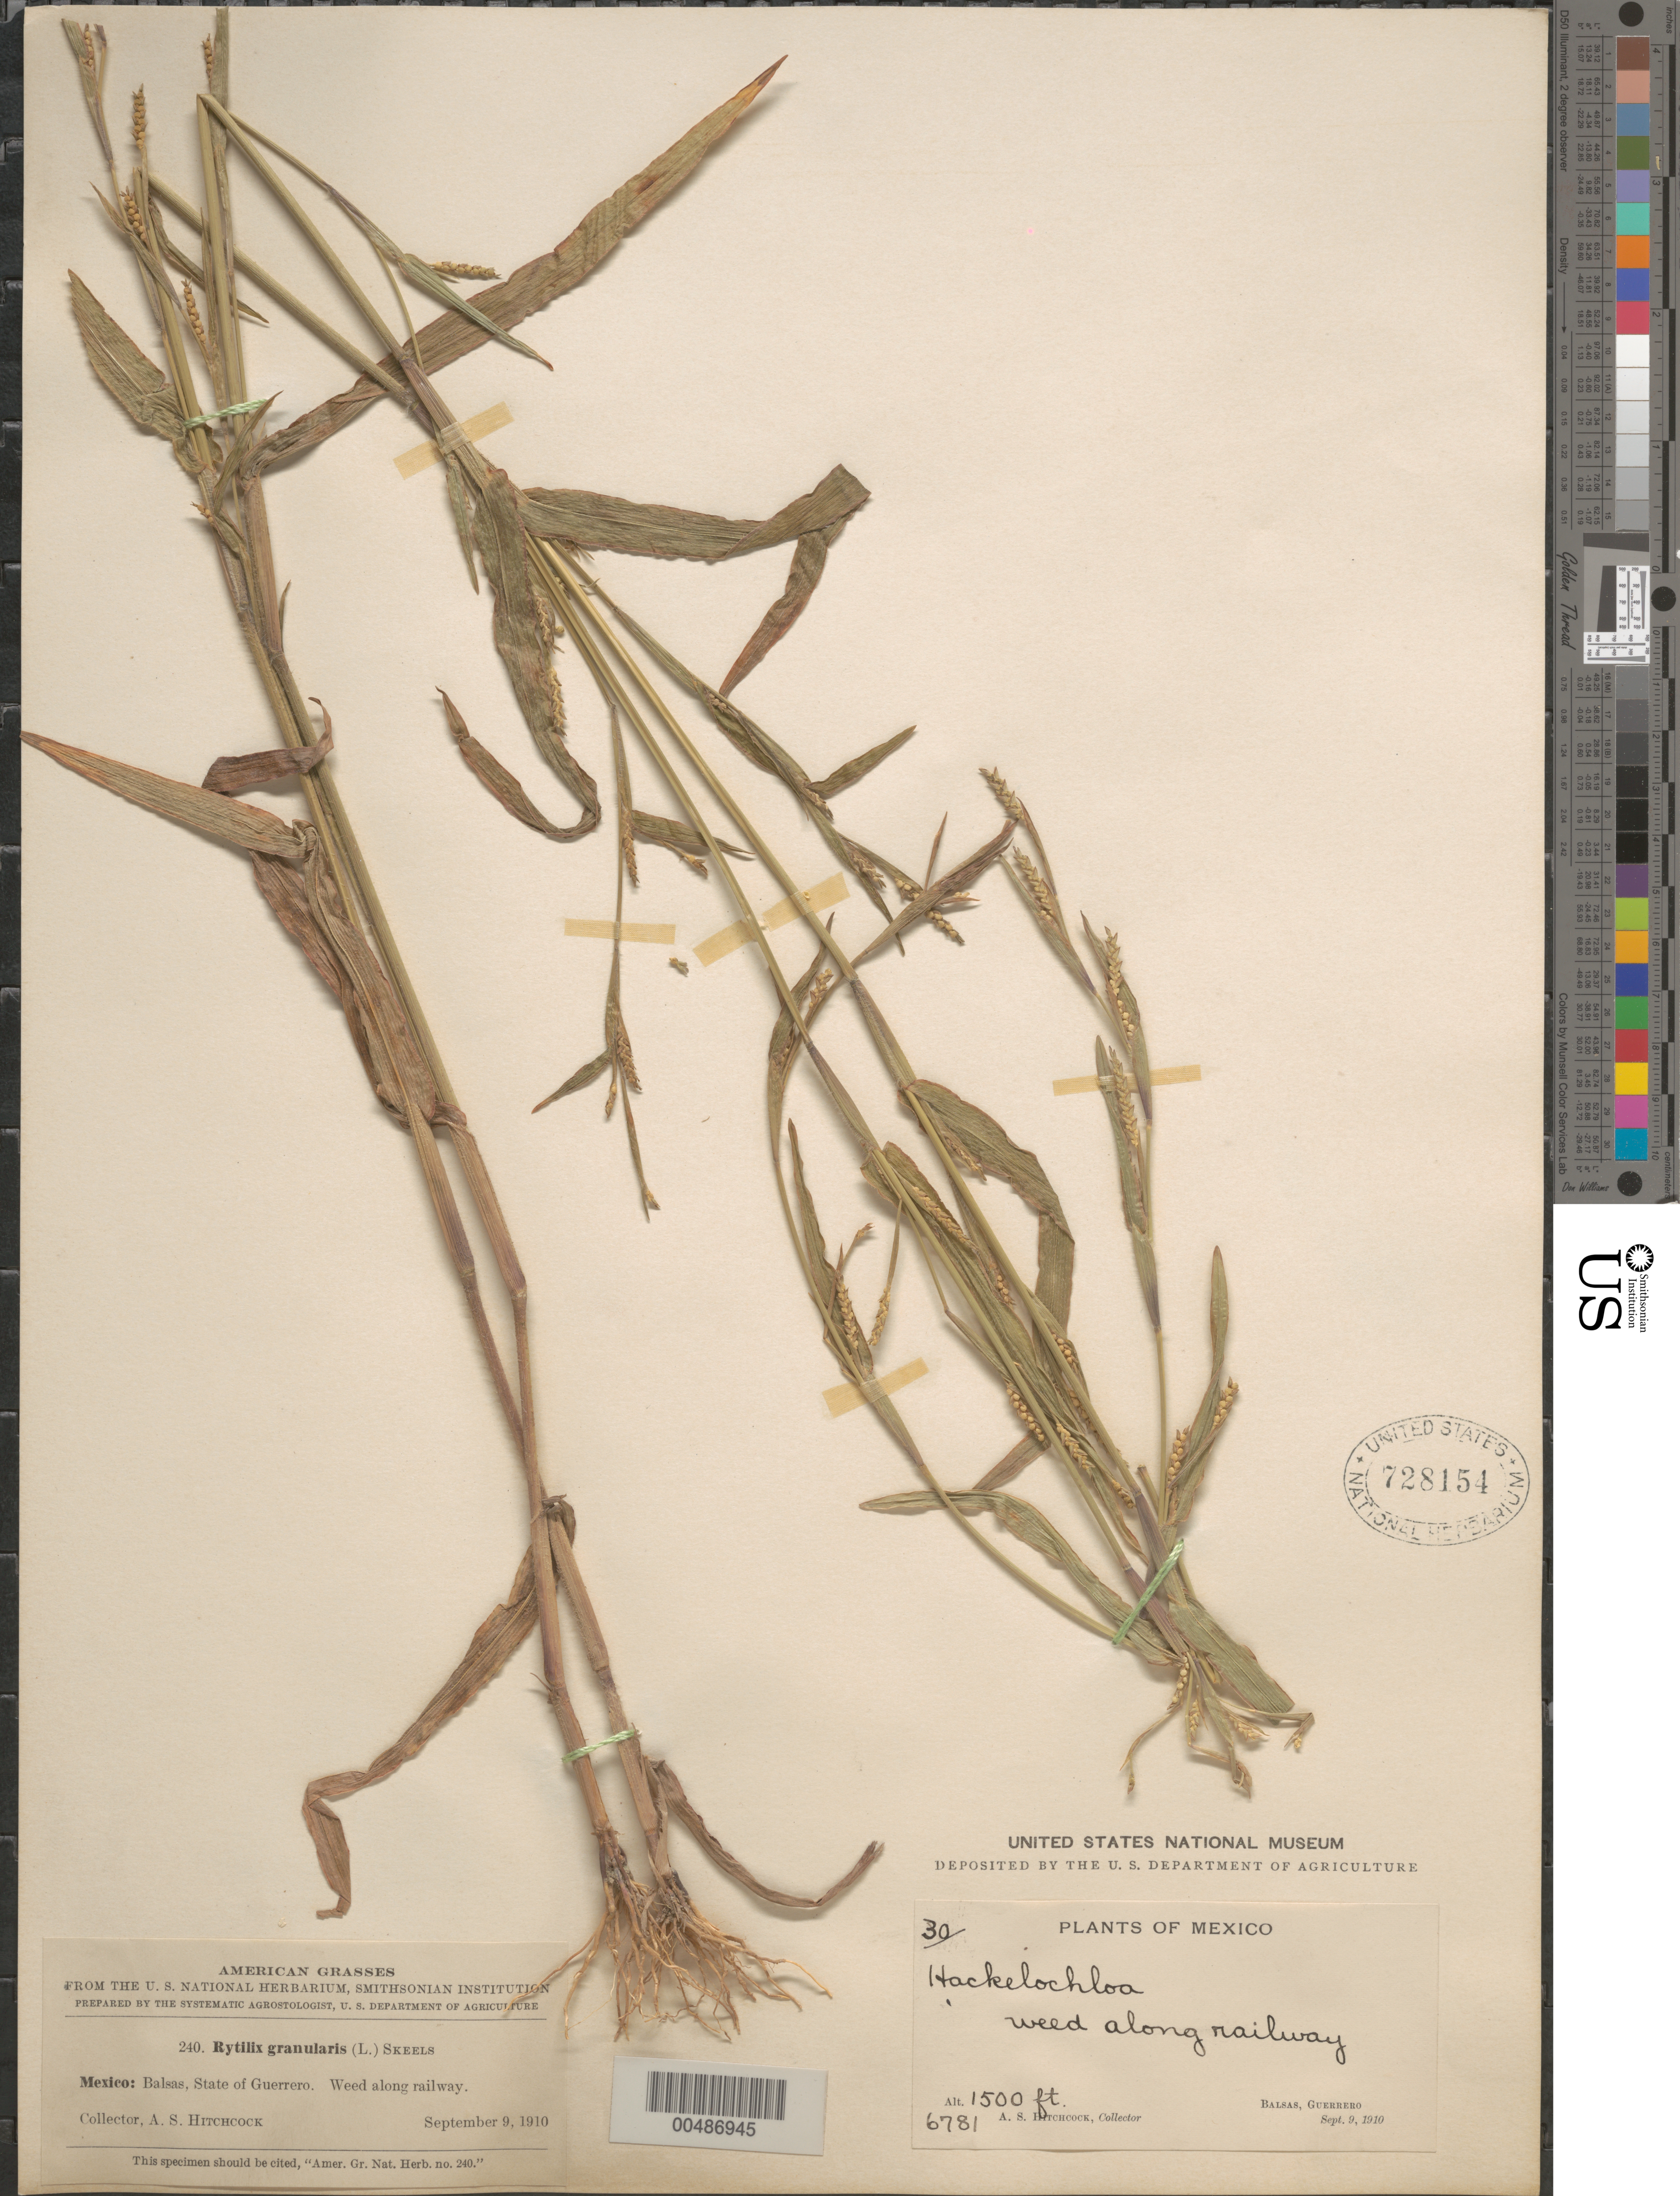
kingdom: Plantae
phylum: Tracheophyta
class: Liliopsida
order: Poales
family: Poaceae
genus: Hackelochloa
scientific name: Hackelochloa granularis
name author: (L.) Kuntze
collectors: A. S. Hitchcock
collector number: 6781 (30)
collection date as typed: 9 Sep 1910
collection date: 1910-09-09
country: Mexico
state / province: Guerrero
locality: Balsas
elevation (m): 457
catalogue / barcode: US 728154